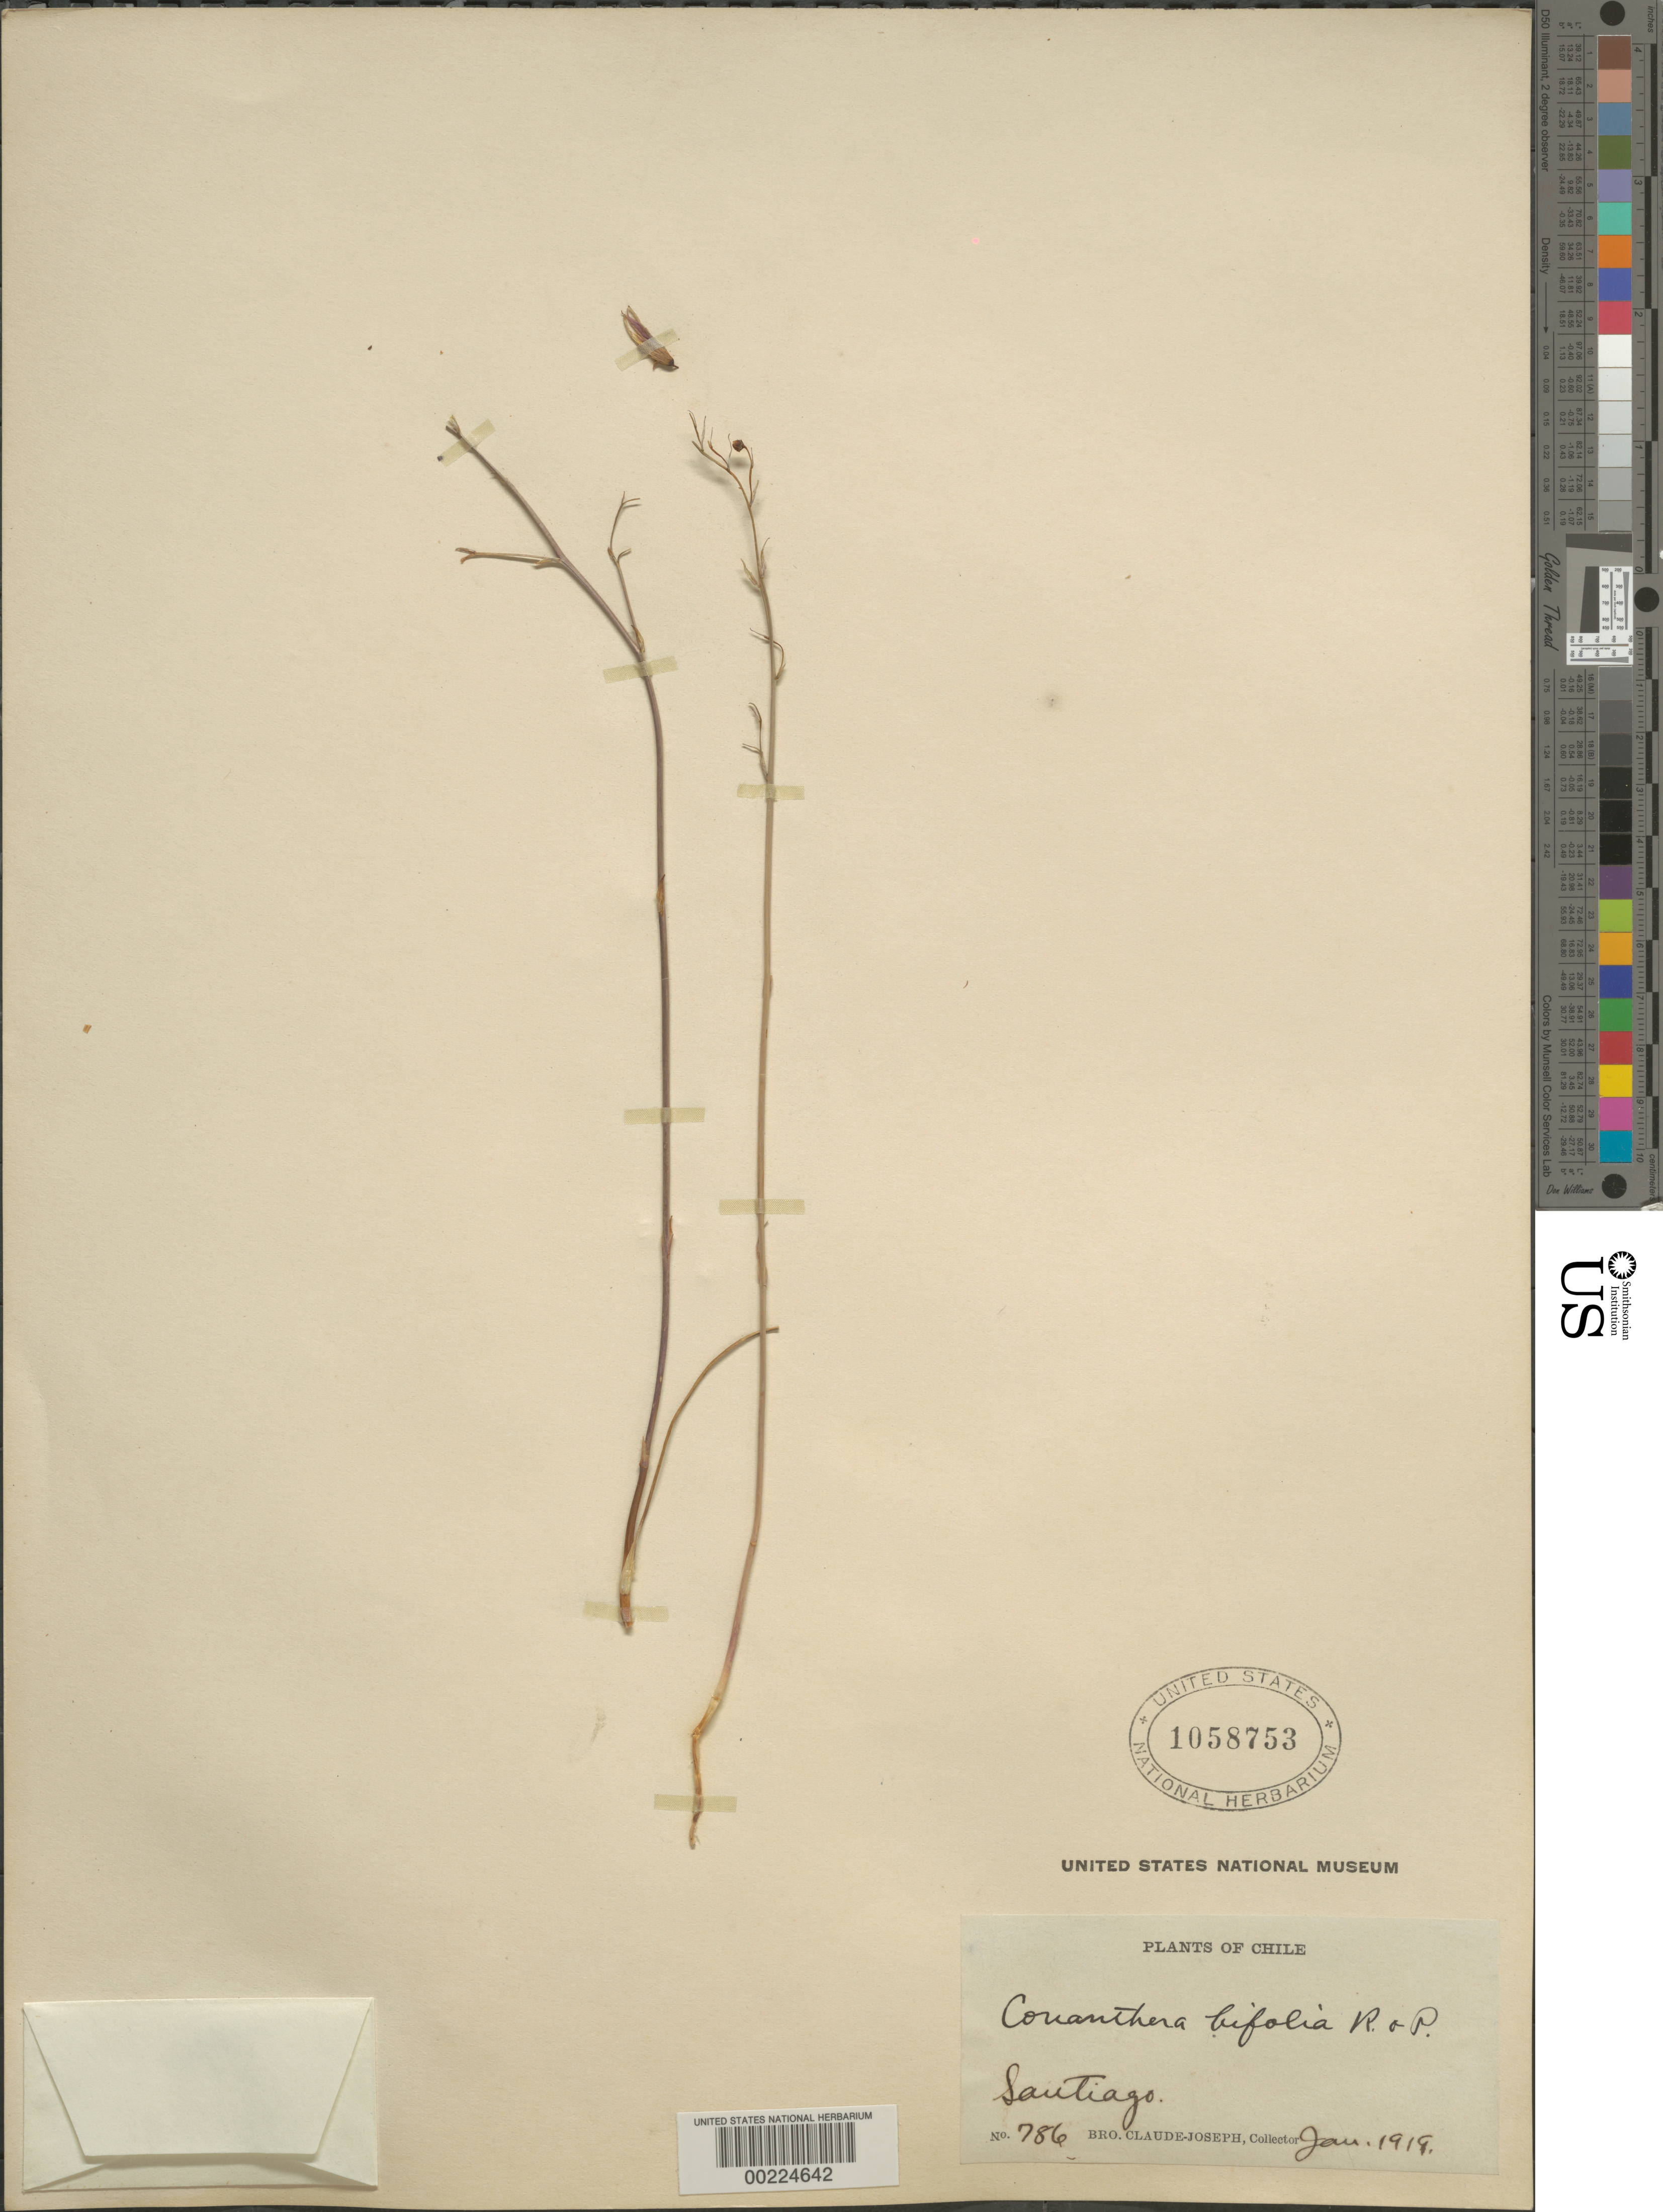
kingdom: Plantae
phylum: Tracheophyta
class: Liliopsida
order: Asparagales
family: Tecophilaeaceae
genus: Conanthera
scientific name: Conanthera bifolia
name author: Ruiz & Pav.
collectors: Bro. Claude-Joseph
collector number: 786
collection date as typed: Jan 1918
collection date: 1918-01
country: Chile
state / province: Región Metropolitana (RM)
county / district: Santiago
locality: Santiago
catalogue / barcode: US 1058753